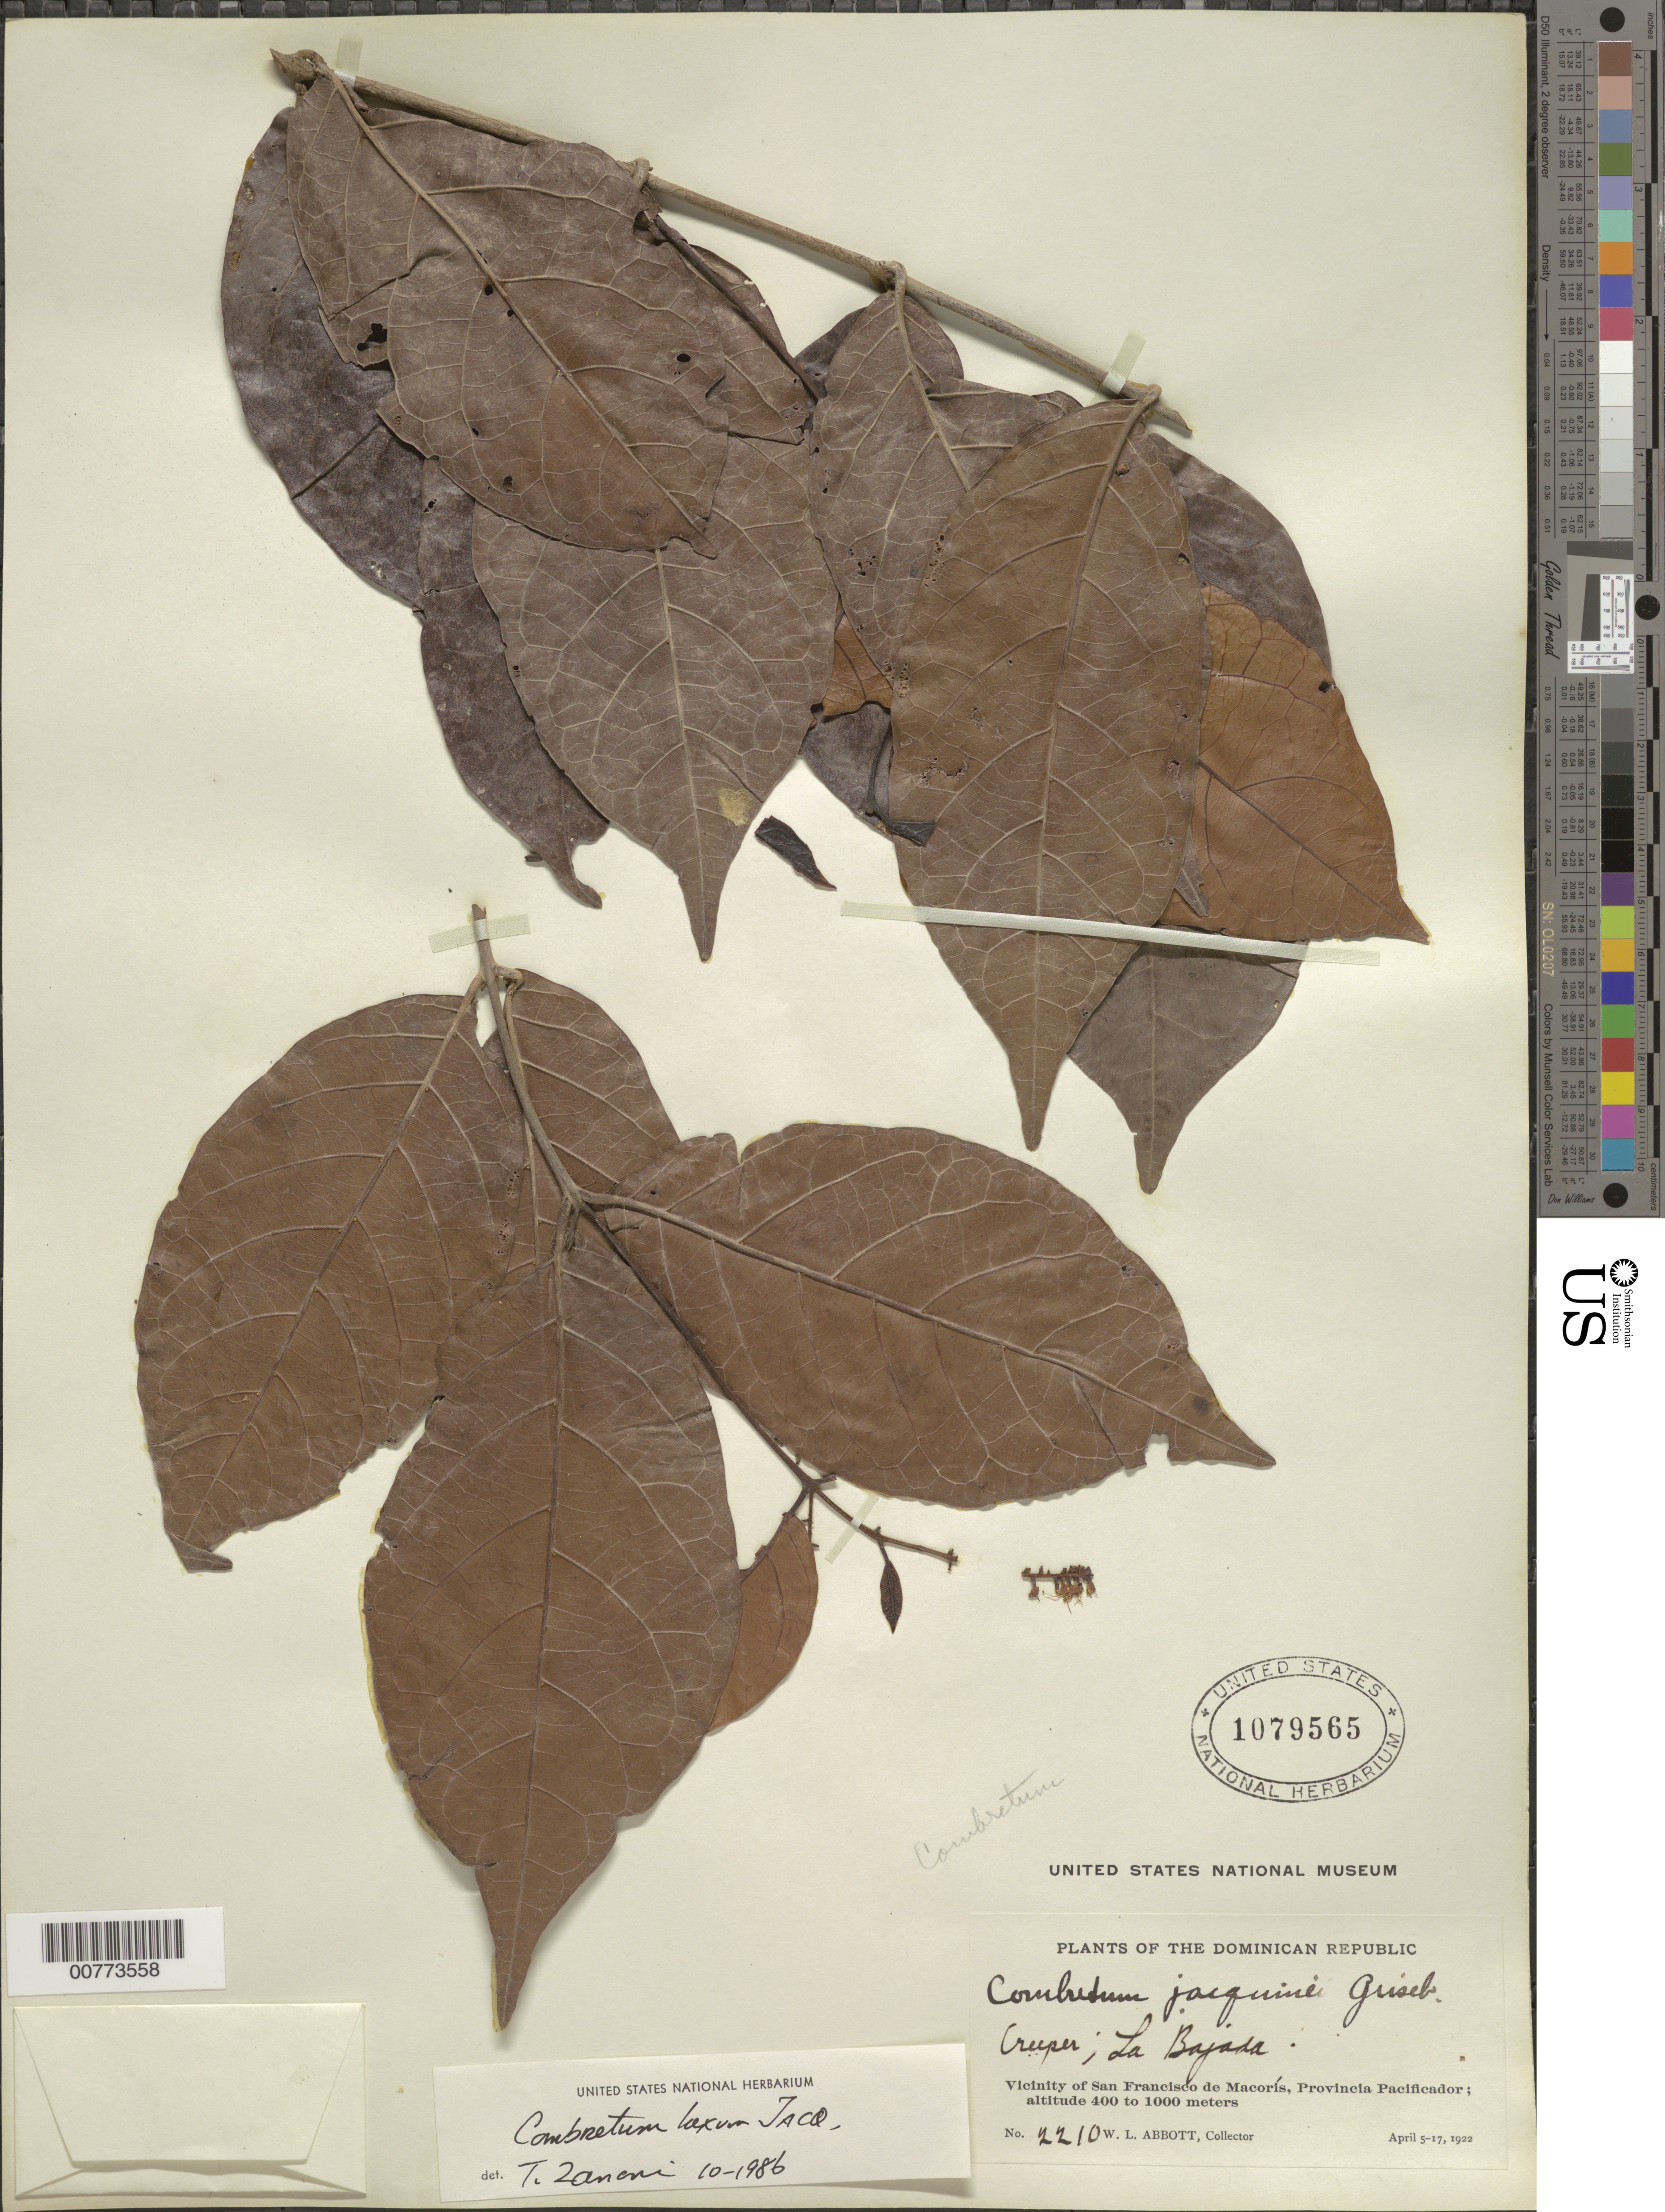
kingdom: Plantae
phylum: Tracheophyta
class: Magnoliopsida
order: Myrtales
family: Combretaceae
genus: Combretum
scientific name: Combretum laxum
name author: Jacq.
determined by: Zanoni, T. A., (NY), New York Botanical Garden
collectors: W. L. Abbott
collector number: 2210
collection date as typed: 05 Apr 1922 to 17 Apr 1922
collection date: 1922-04-05/1922-04-17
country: Dominican Republic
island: Hispaniola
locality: Vicinity of San Francisco de Macorís, Pacificador Province?, La Bajada.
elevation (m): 400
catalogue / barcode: US 1079565